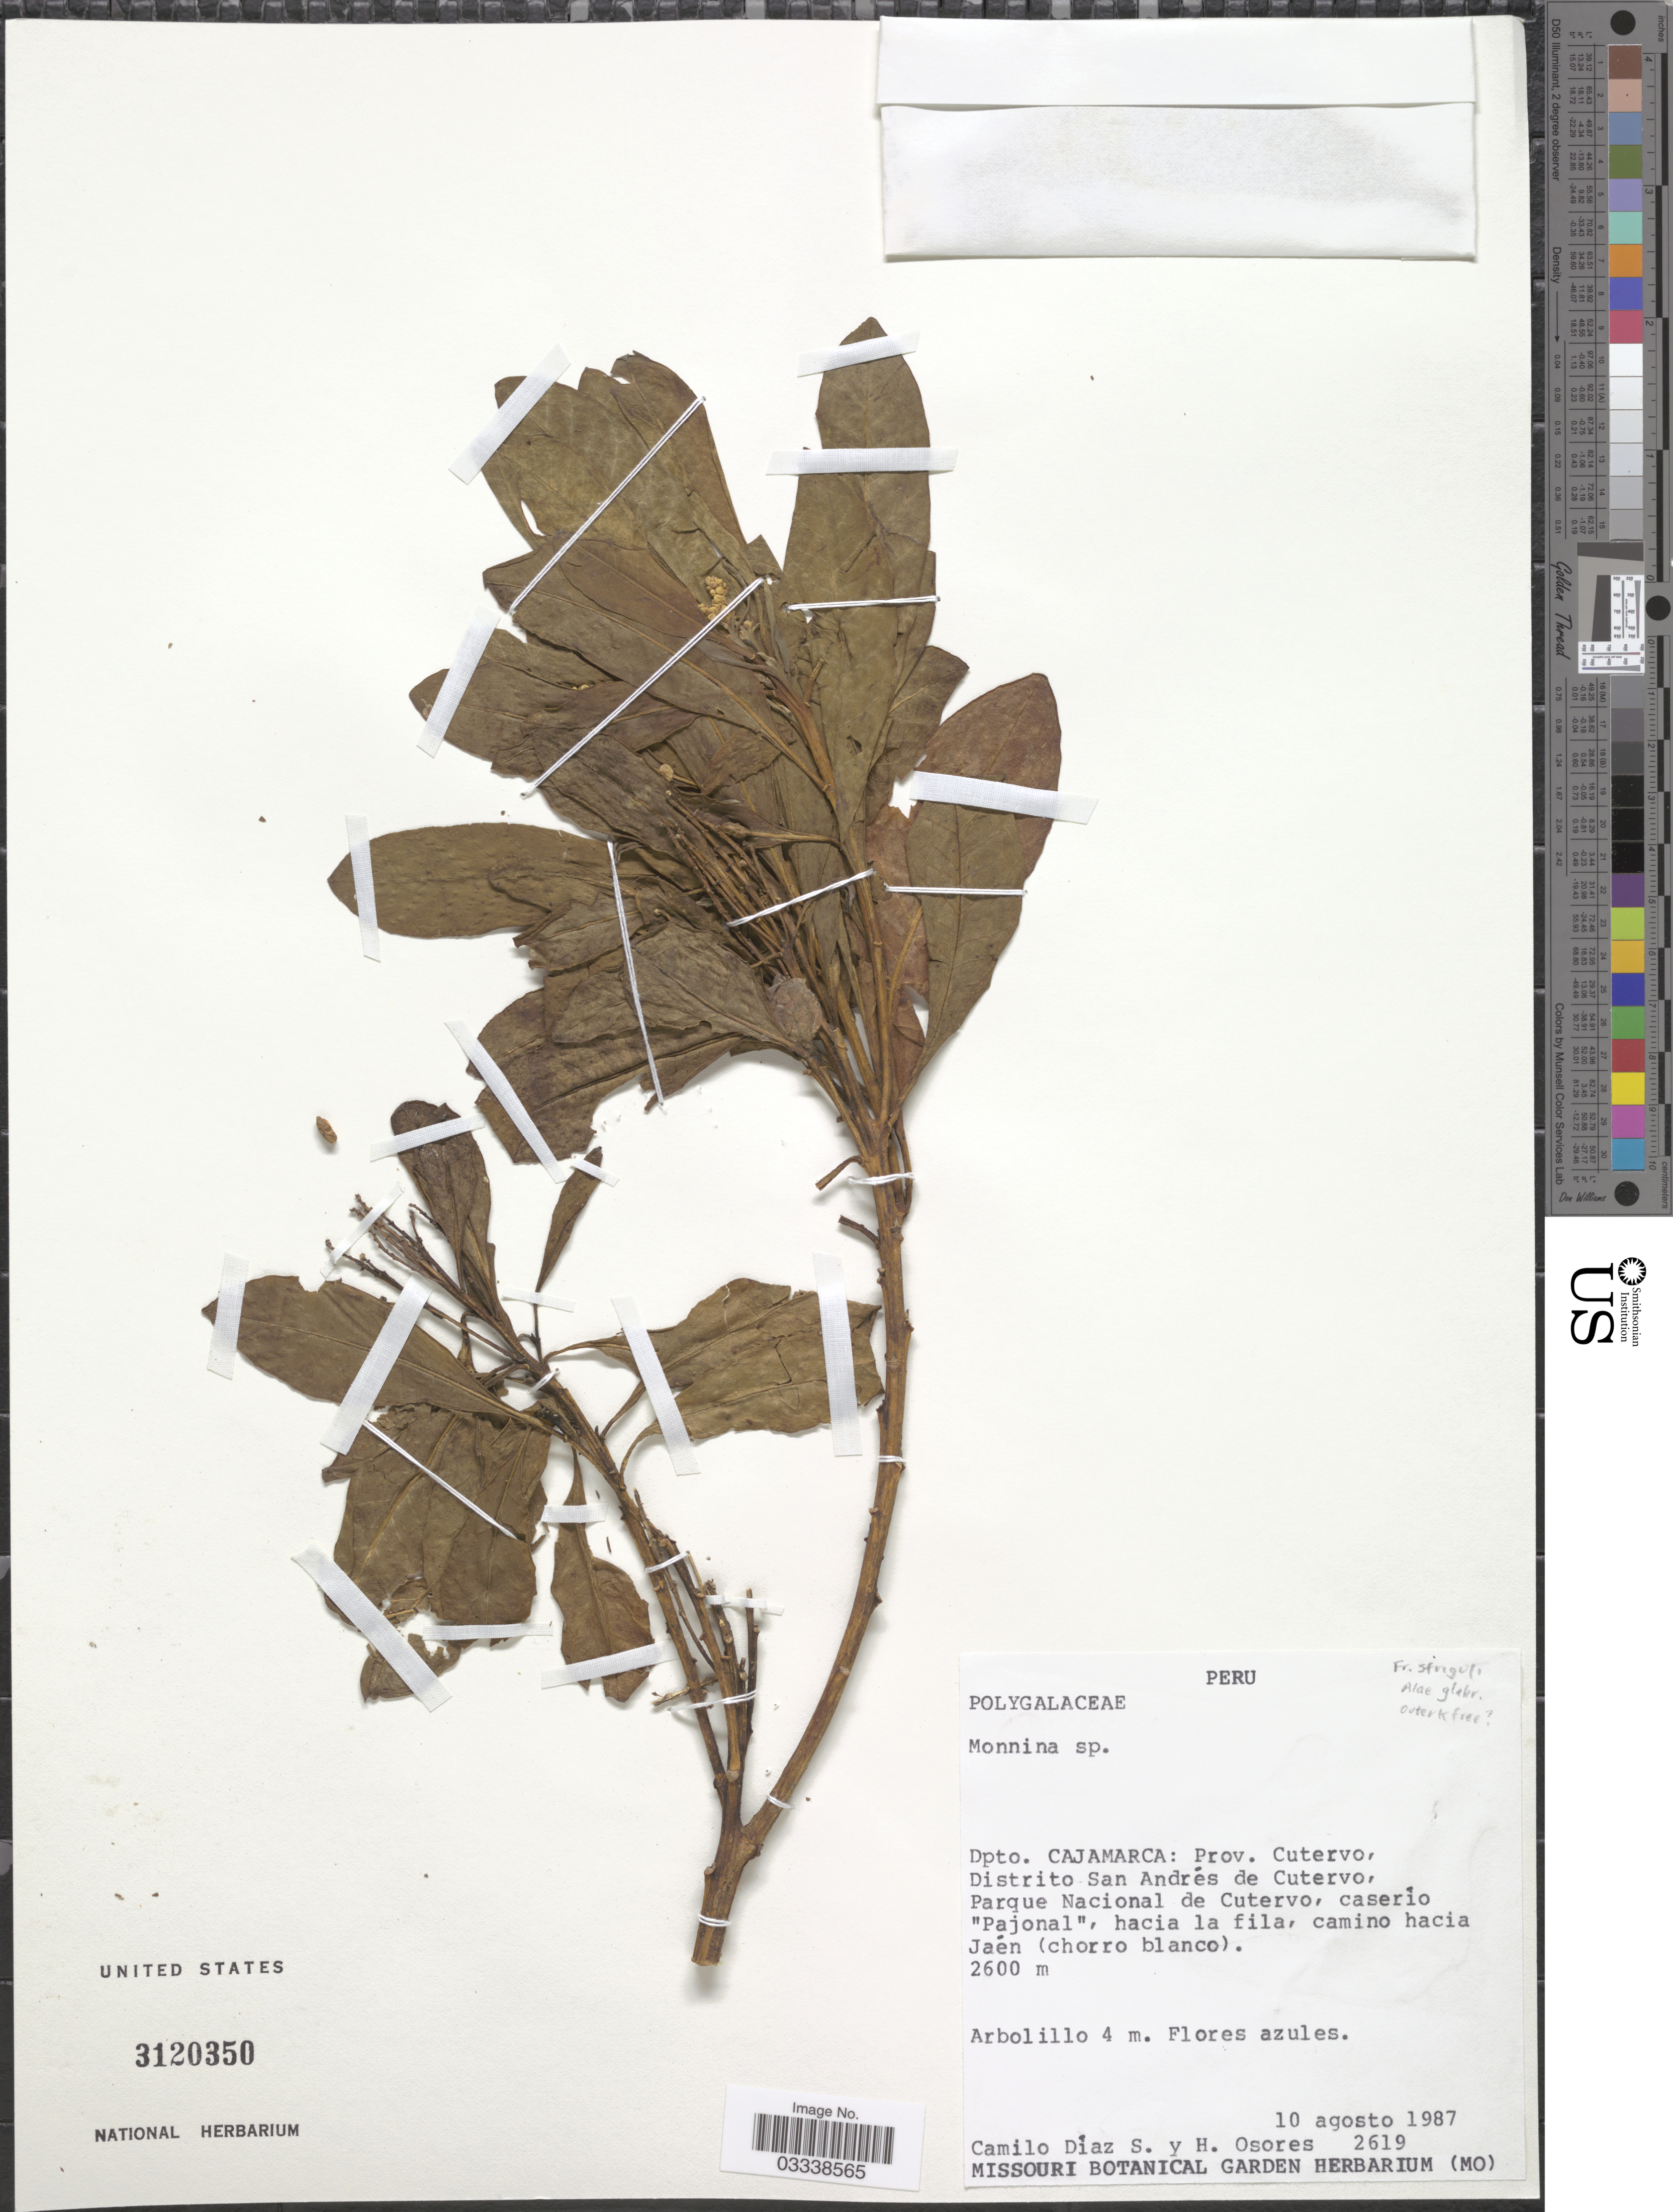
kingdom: Plantae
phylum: Tracheophyta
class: Magnoliopsida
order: Fabales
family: Polygalaceae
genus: Monnina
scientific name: Monnina sp.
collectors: C. Diaz Santibanez & H. Osores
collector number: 2619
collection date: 1987-08-10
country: Peru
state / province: Cajamarca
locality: Dpto. Cajamarca: Prov. Cutervo, Distrito San Andrés de Cutervo, Parque Nacional de Cutervo, caserio "Pajonal", hacia la fila, camino hacia Jaén (chorro blanco).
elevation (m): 2600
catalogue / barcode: US 3120350